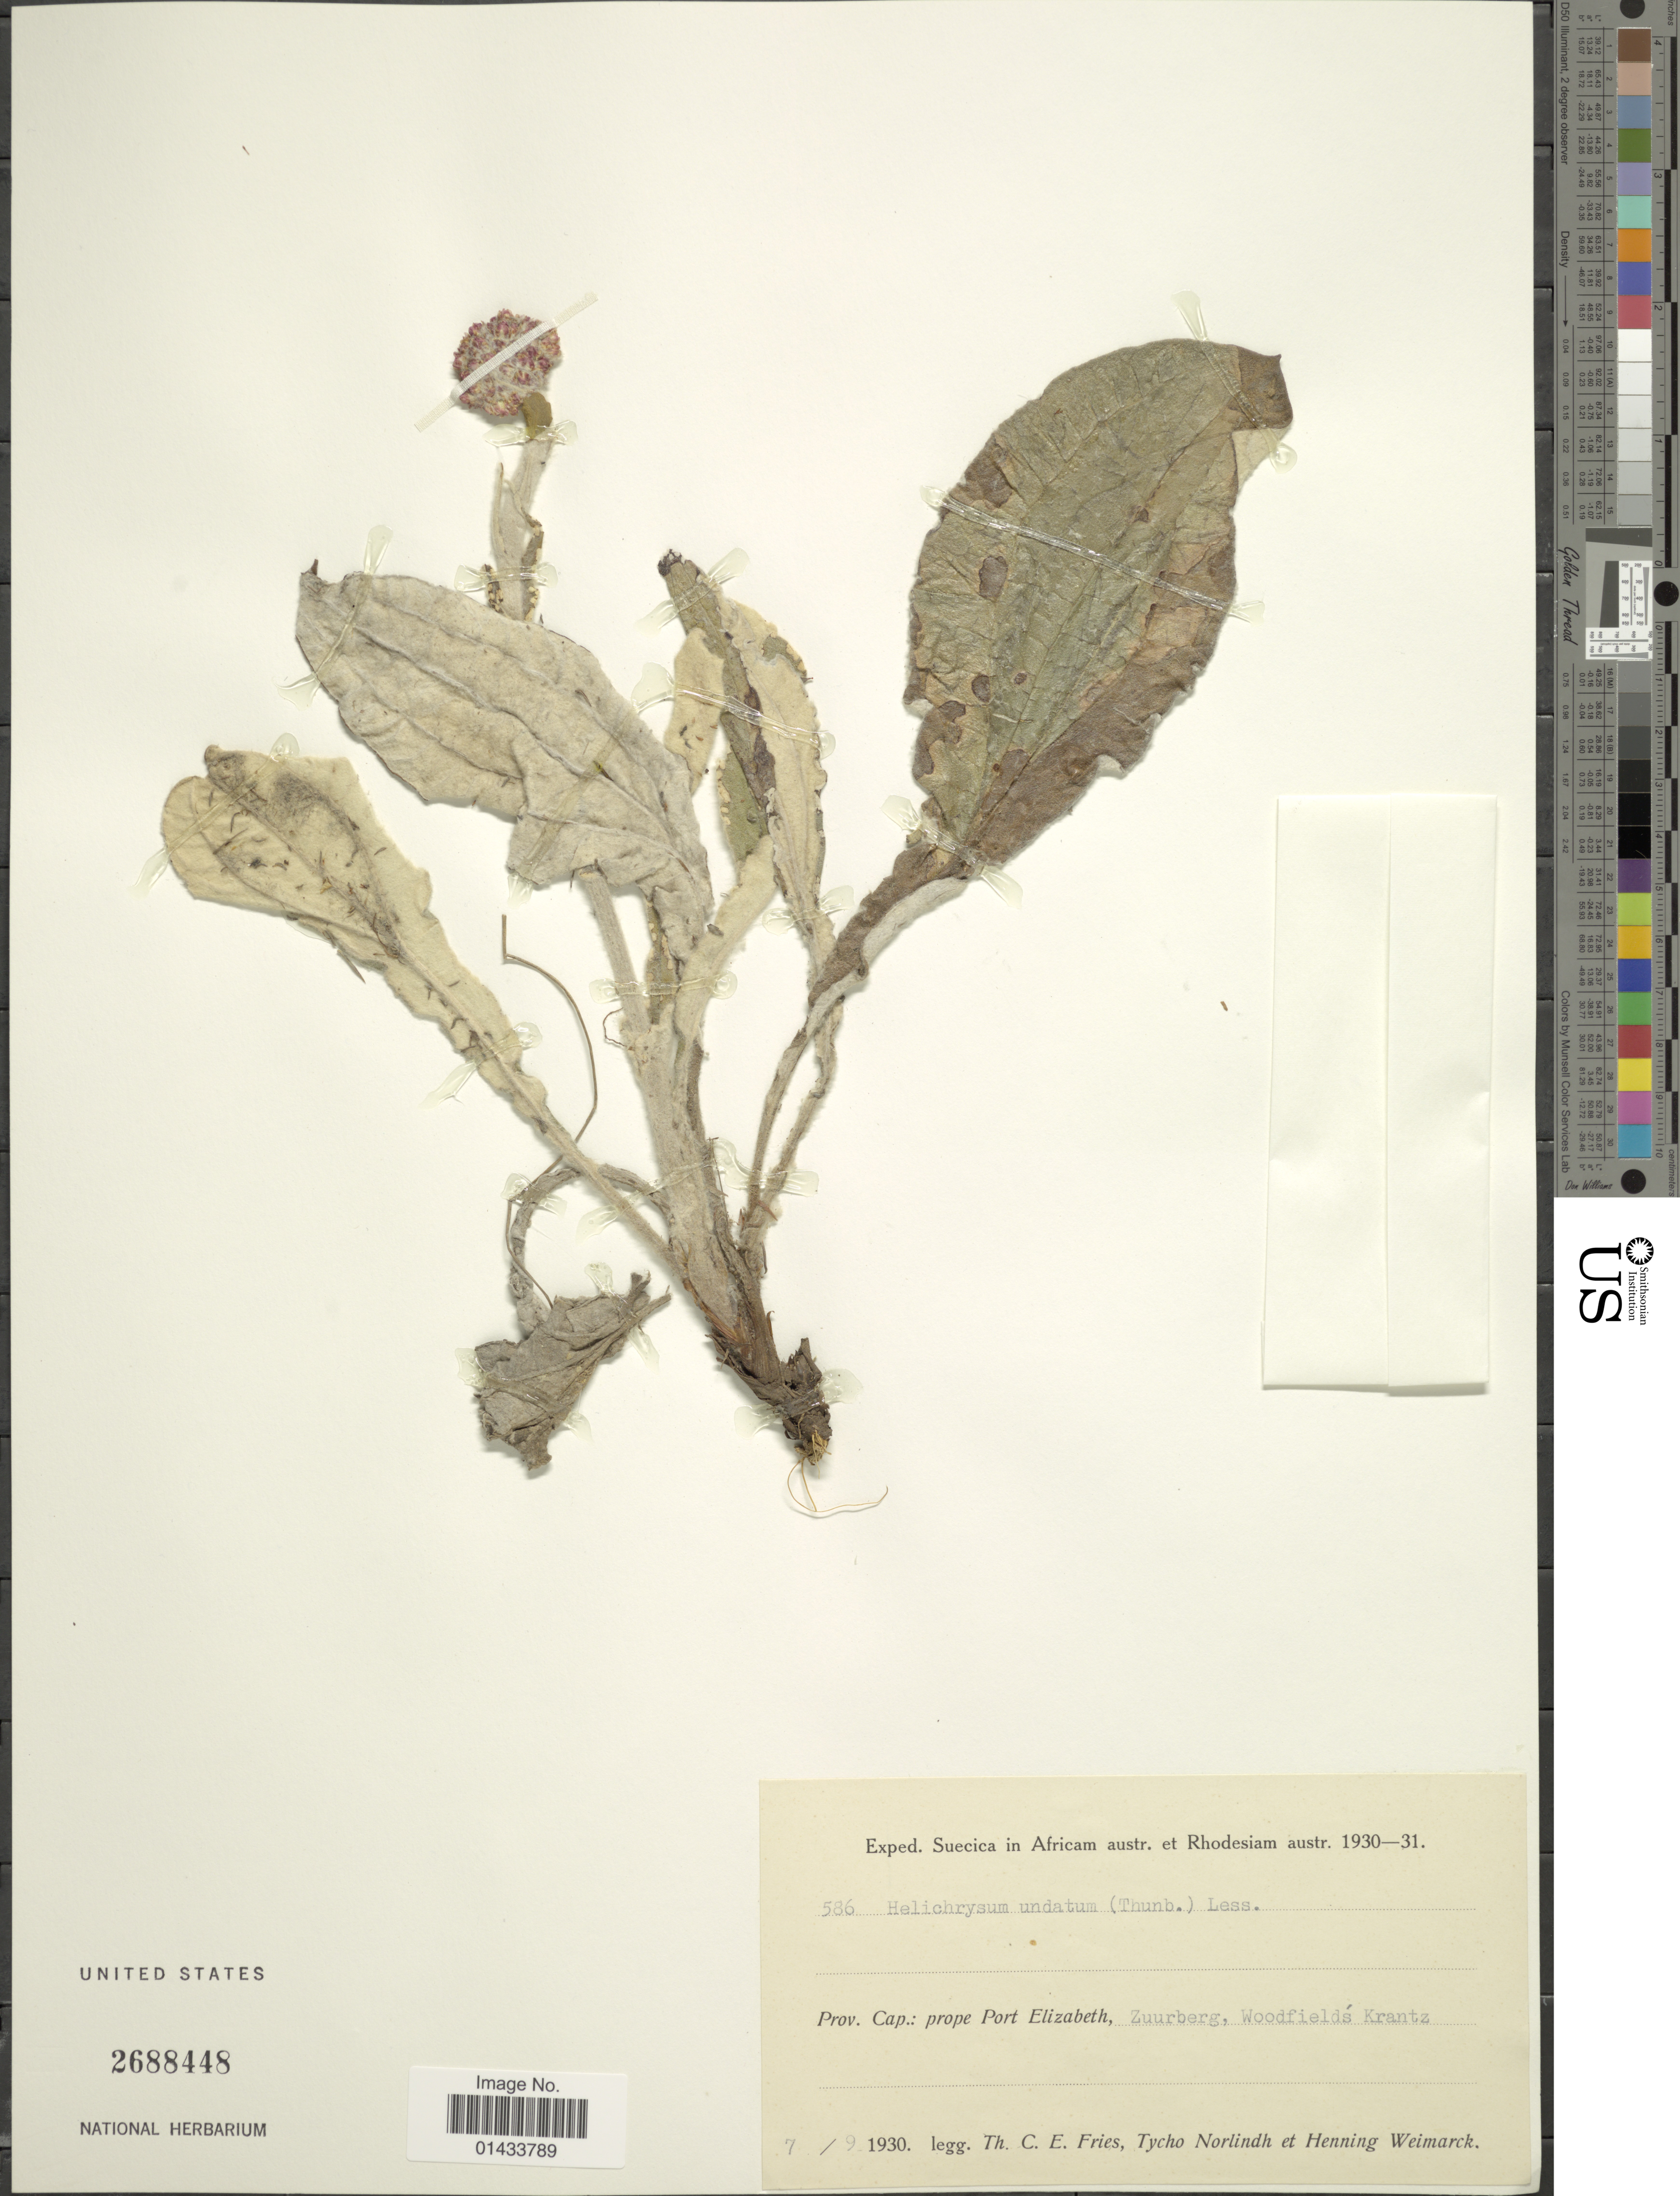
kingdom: Plantae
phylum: Tracheophyta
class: Magnoliopsida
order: Asterales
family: Asteraceae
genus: Helichrysum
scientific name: Helichrysum undatum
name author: Less.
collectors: T. C. E. Fries, N. T. Norlindh & A. H. Weimarck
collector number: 586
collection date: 1930-09-07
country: South Africa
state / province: Eastern Cape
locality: Prov. Cap.: prope Port Elizabeth, Zuurberg, Woodfields Krantz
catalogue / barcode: US 2688448